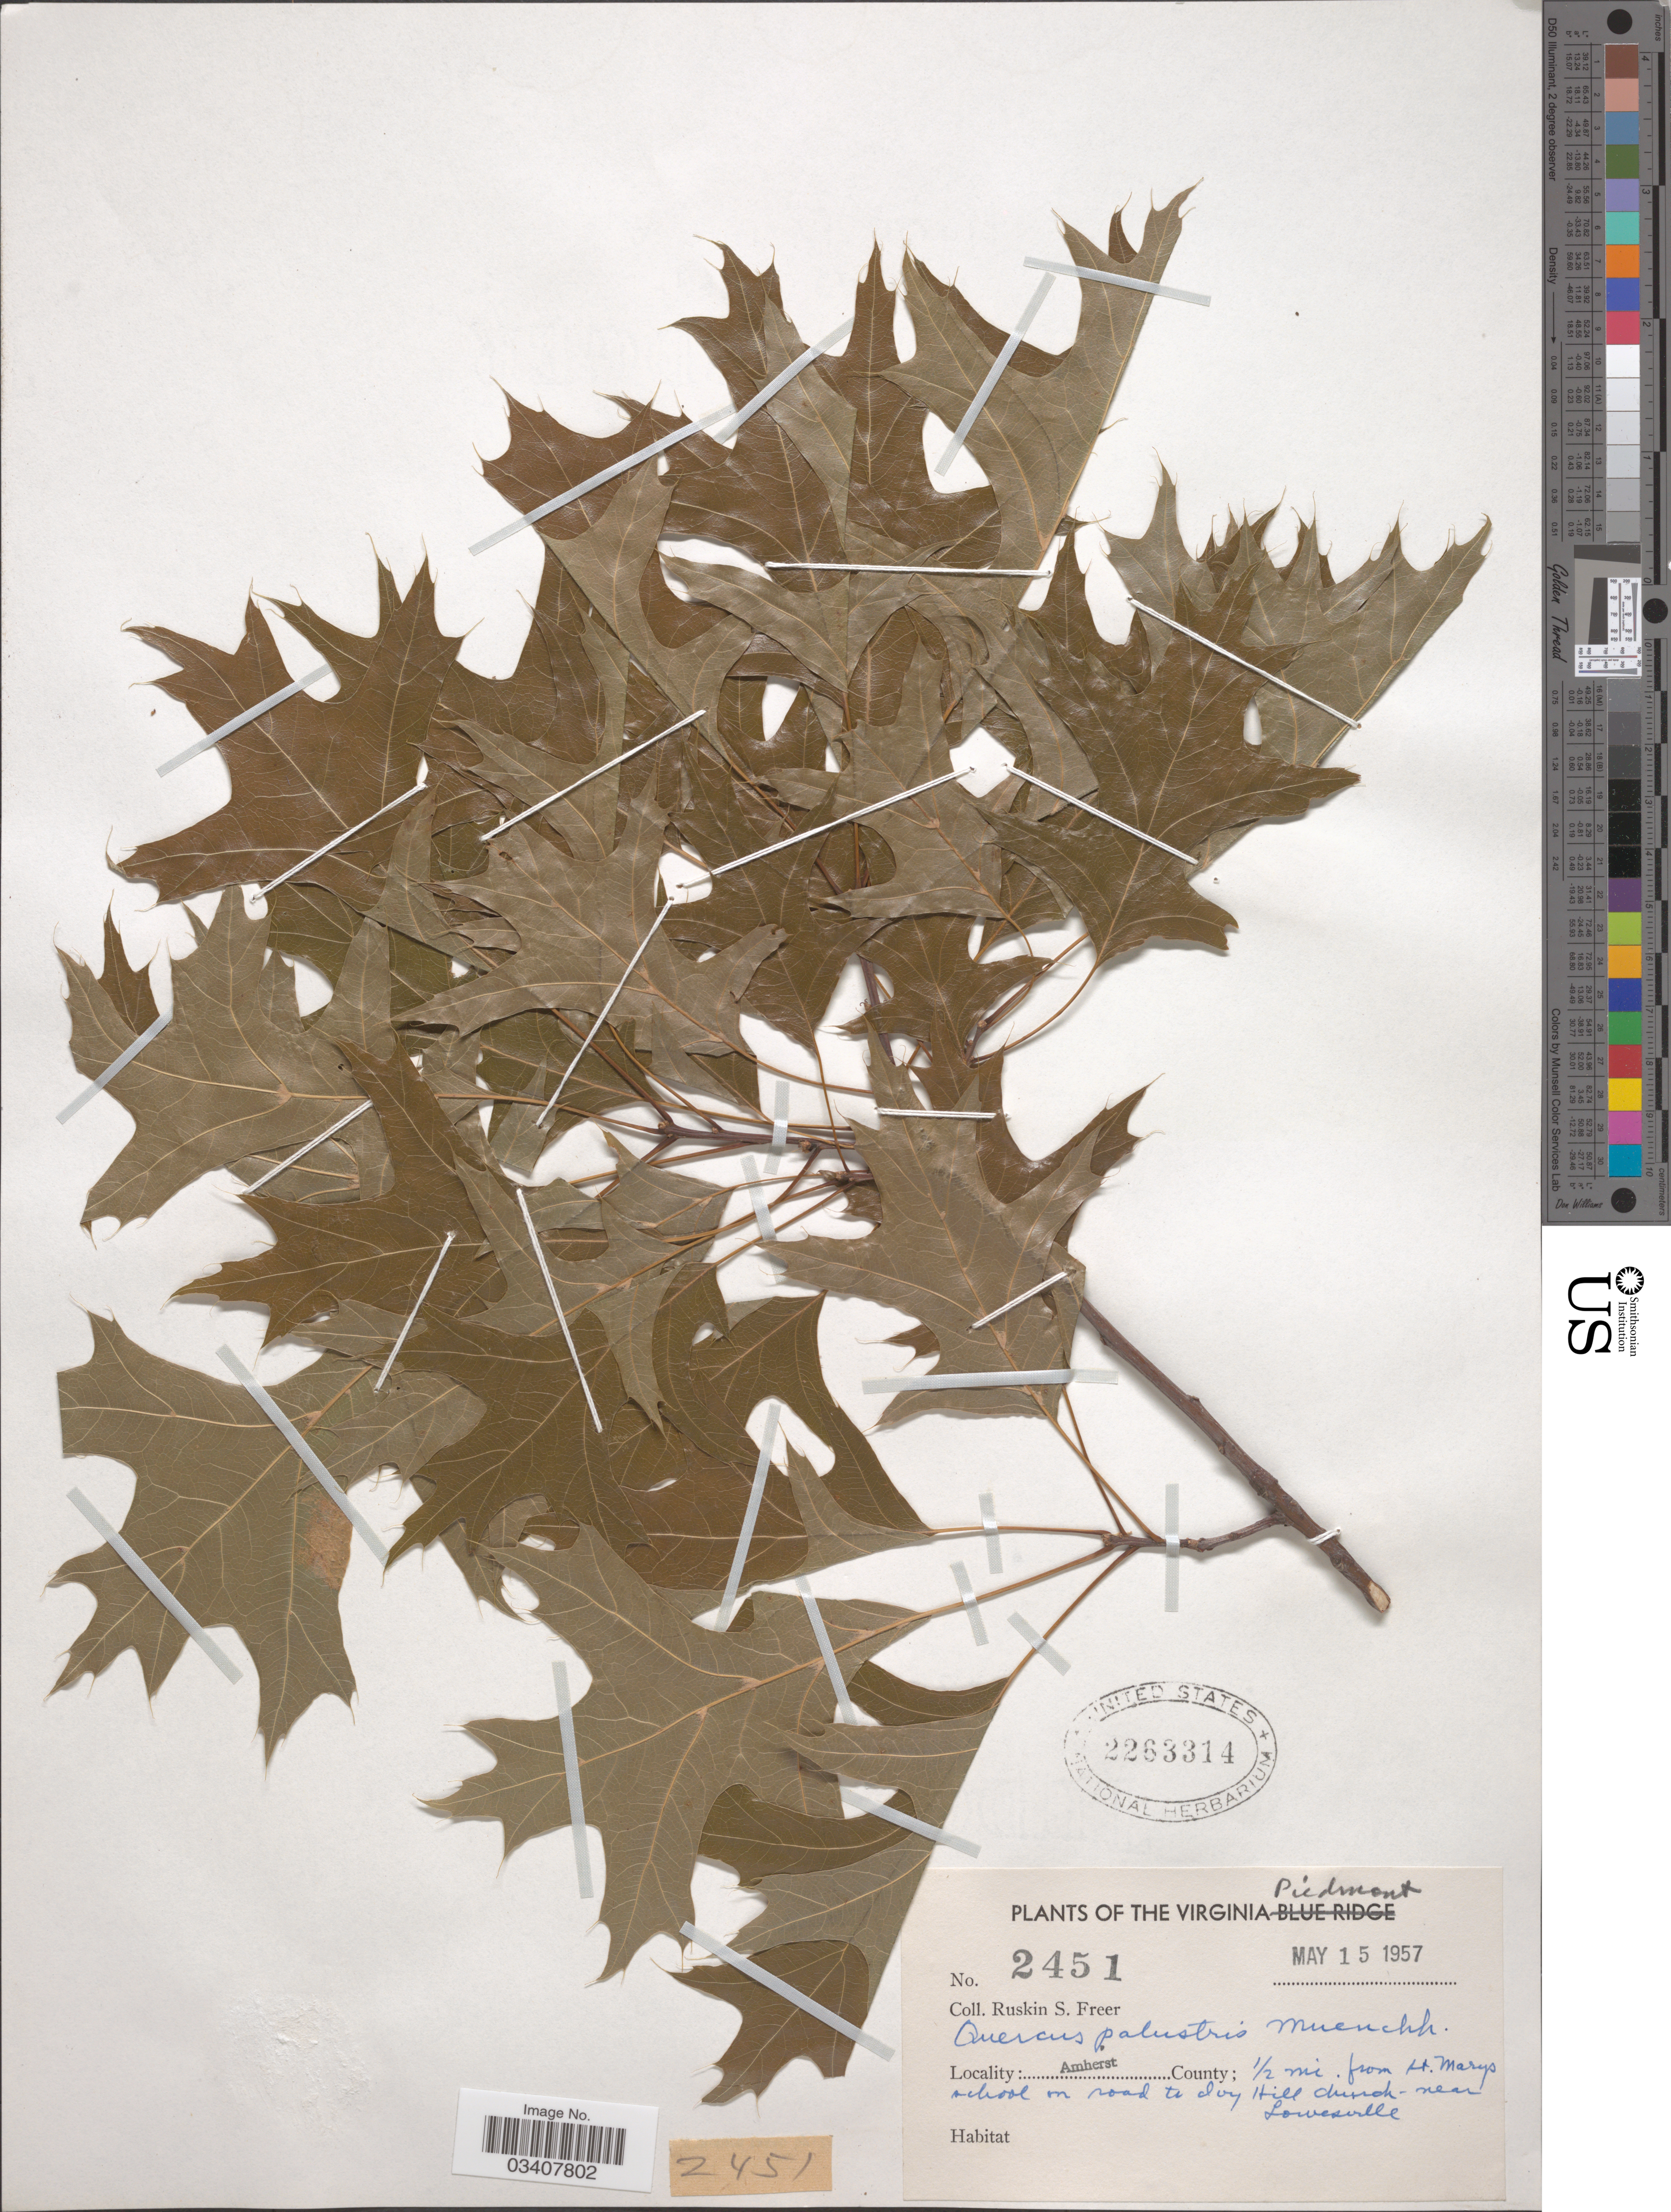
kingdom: Plantae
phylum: Tracheophyta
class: Magnoliopsida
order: Fagales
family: Fagaceae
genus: Quercus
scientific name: Quercus palustris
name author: Münchh.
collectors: R. Freer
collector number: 2451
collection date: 1957-05-15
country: United States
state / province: Virginia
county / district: Amherst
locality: The Virginia Piedmont. Amherst County: ½ mi. from St. Marys school on road to Ivy Hill church - near Lowesville.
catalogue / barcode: US 2263314